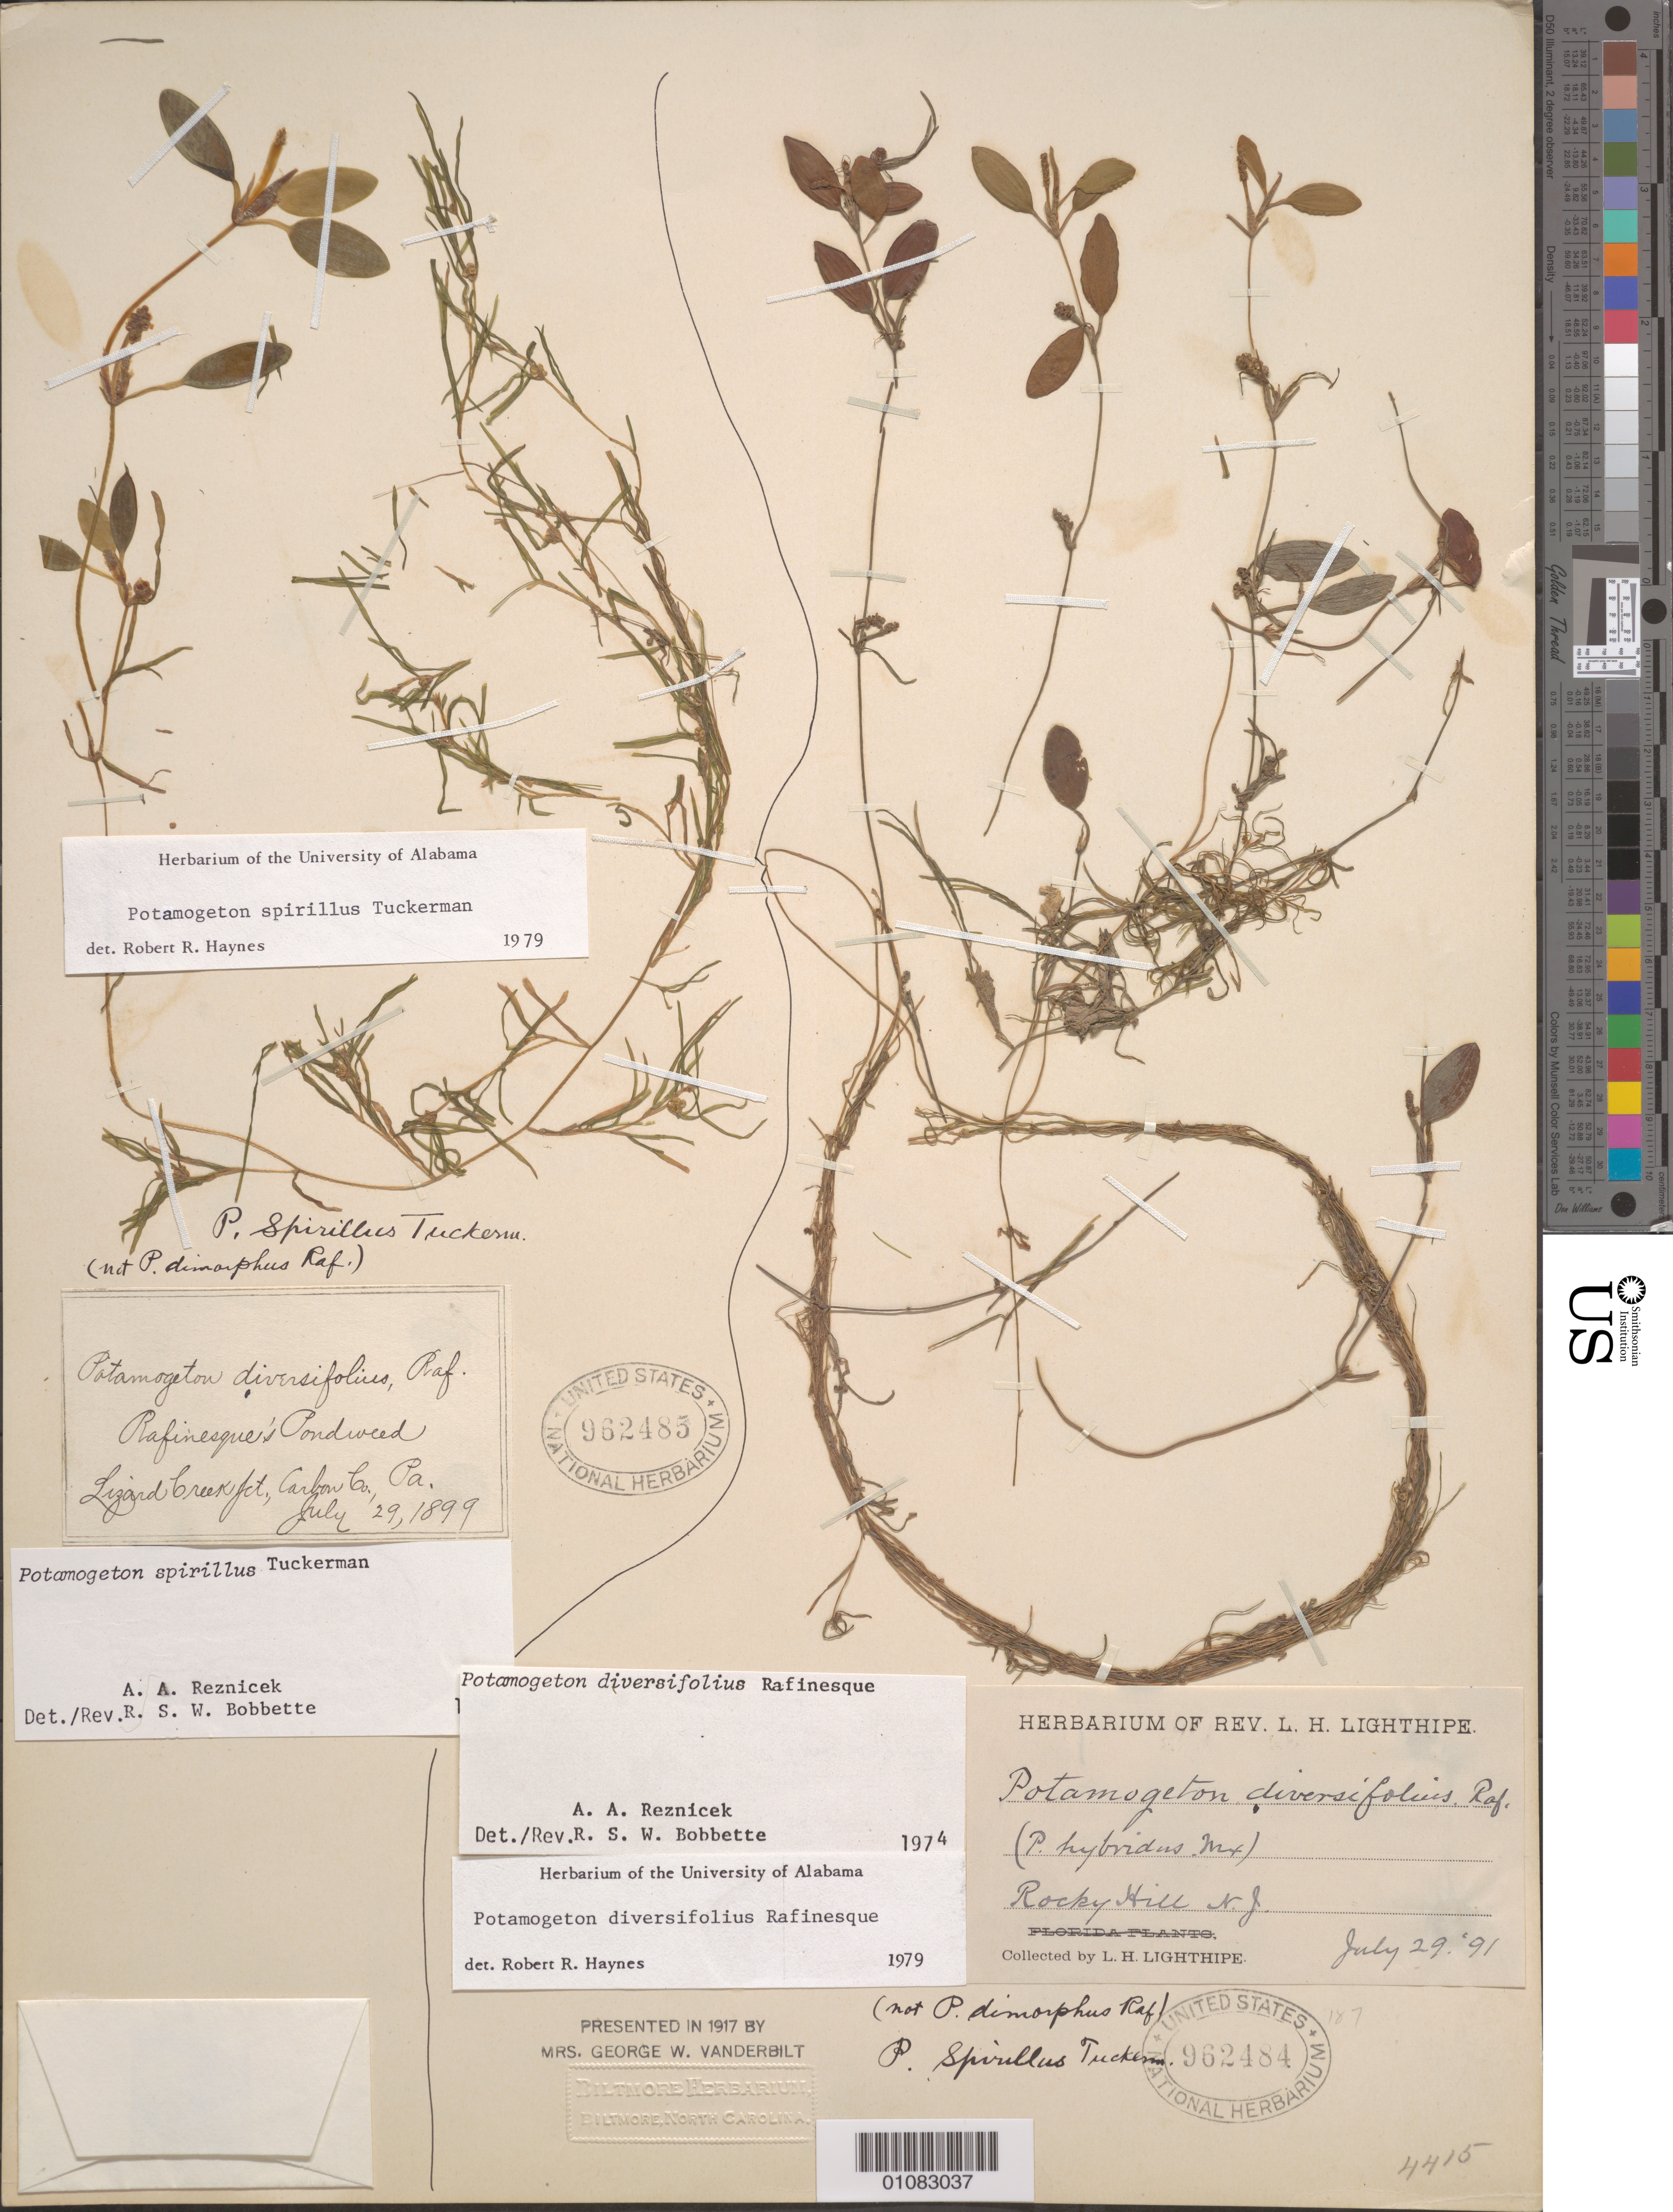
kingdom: Plantae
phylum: Tracheophyta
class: Liliopsida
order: Alismatales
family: Potamogetonaceae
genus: Potamogeton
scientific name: Potamogeton diversifolius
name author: Raf.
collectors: Rev. L. H. Lighthipe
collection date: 1891-07-29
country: United States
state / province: New Jersey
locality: Rocky Hill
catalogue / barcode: US 962484